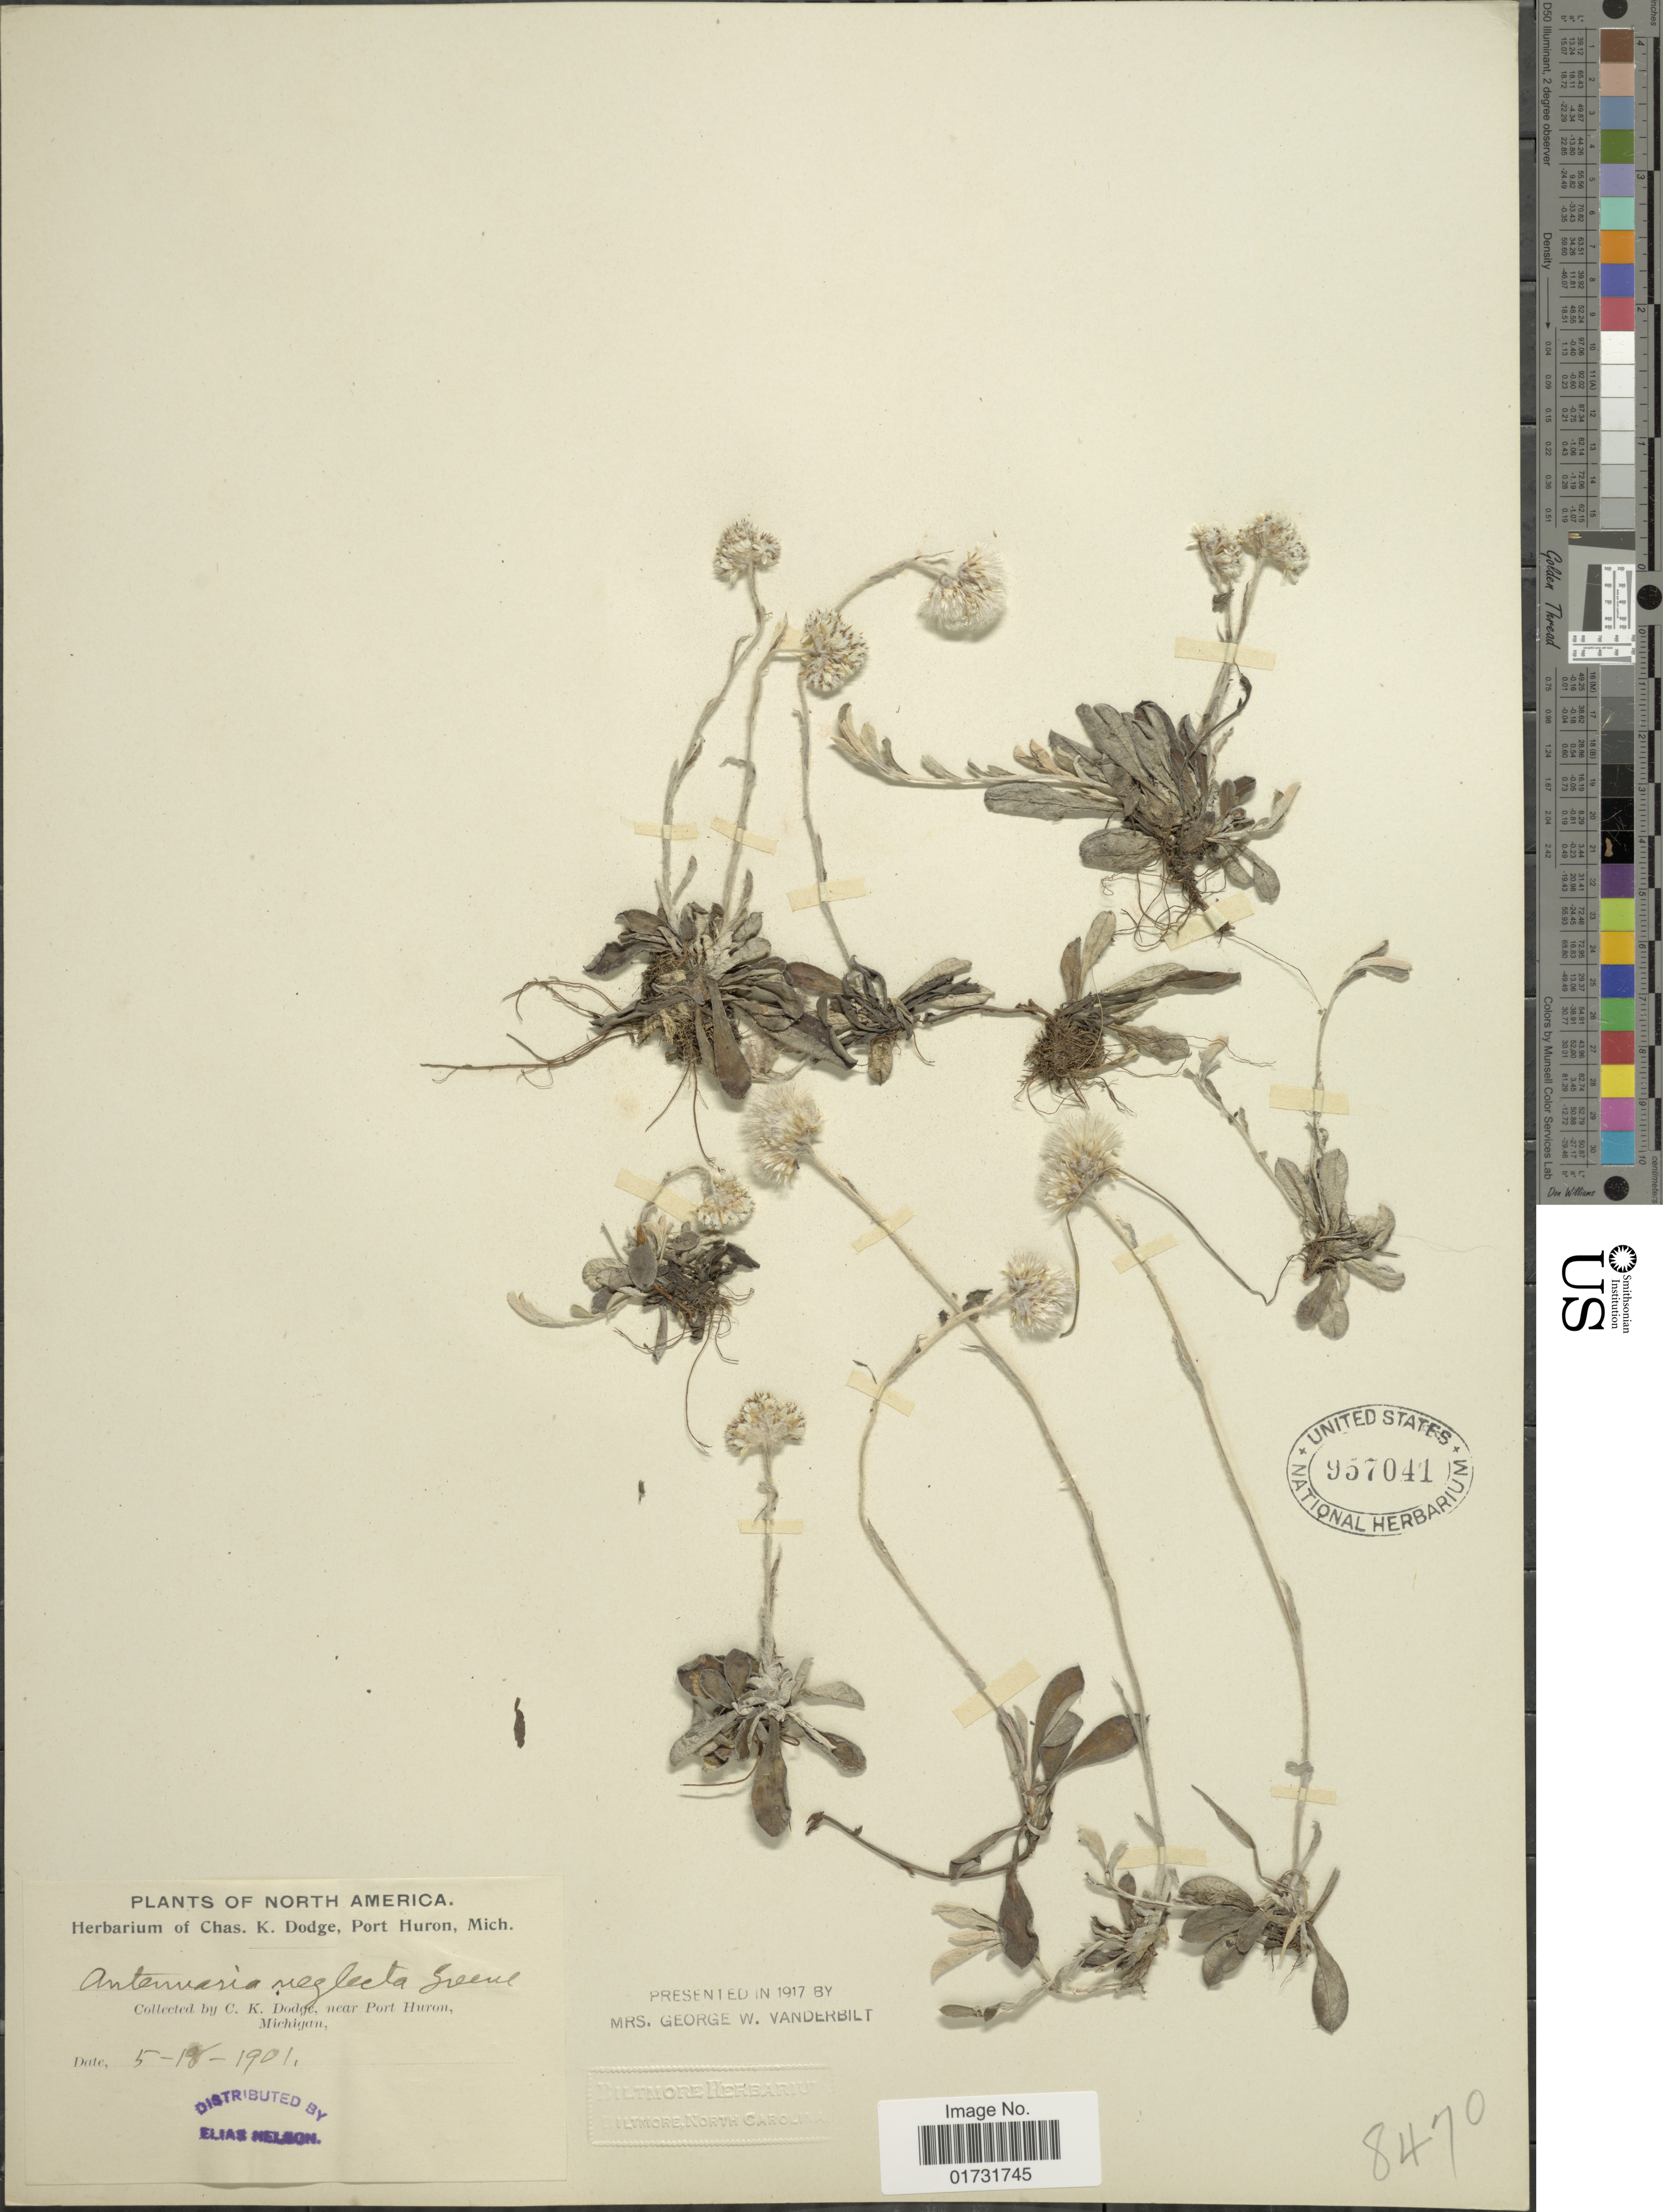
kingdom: Plantae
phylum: Tracheophyta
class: Magnoliopsida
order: Asterales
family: Asteraceae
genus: Antennaria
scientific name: Antennaria neglecta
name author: Greene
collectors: C. K. Dodge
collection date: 1901-05-18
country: United States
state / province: Michigan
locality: Near Port Huron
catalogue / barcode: US 957041